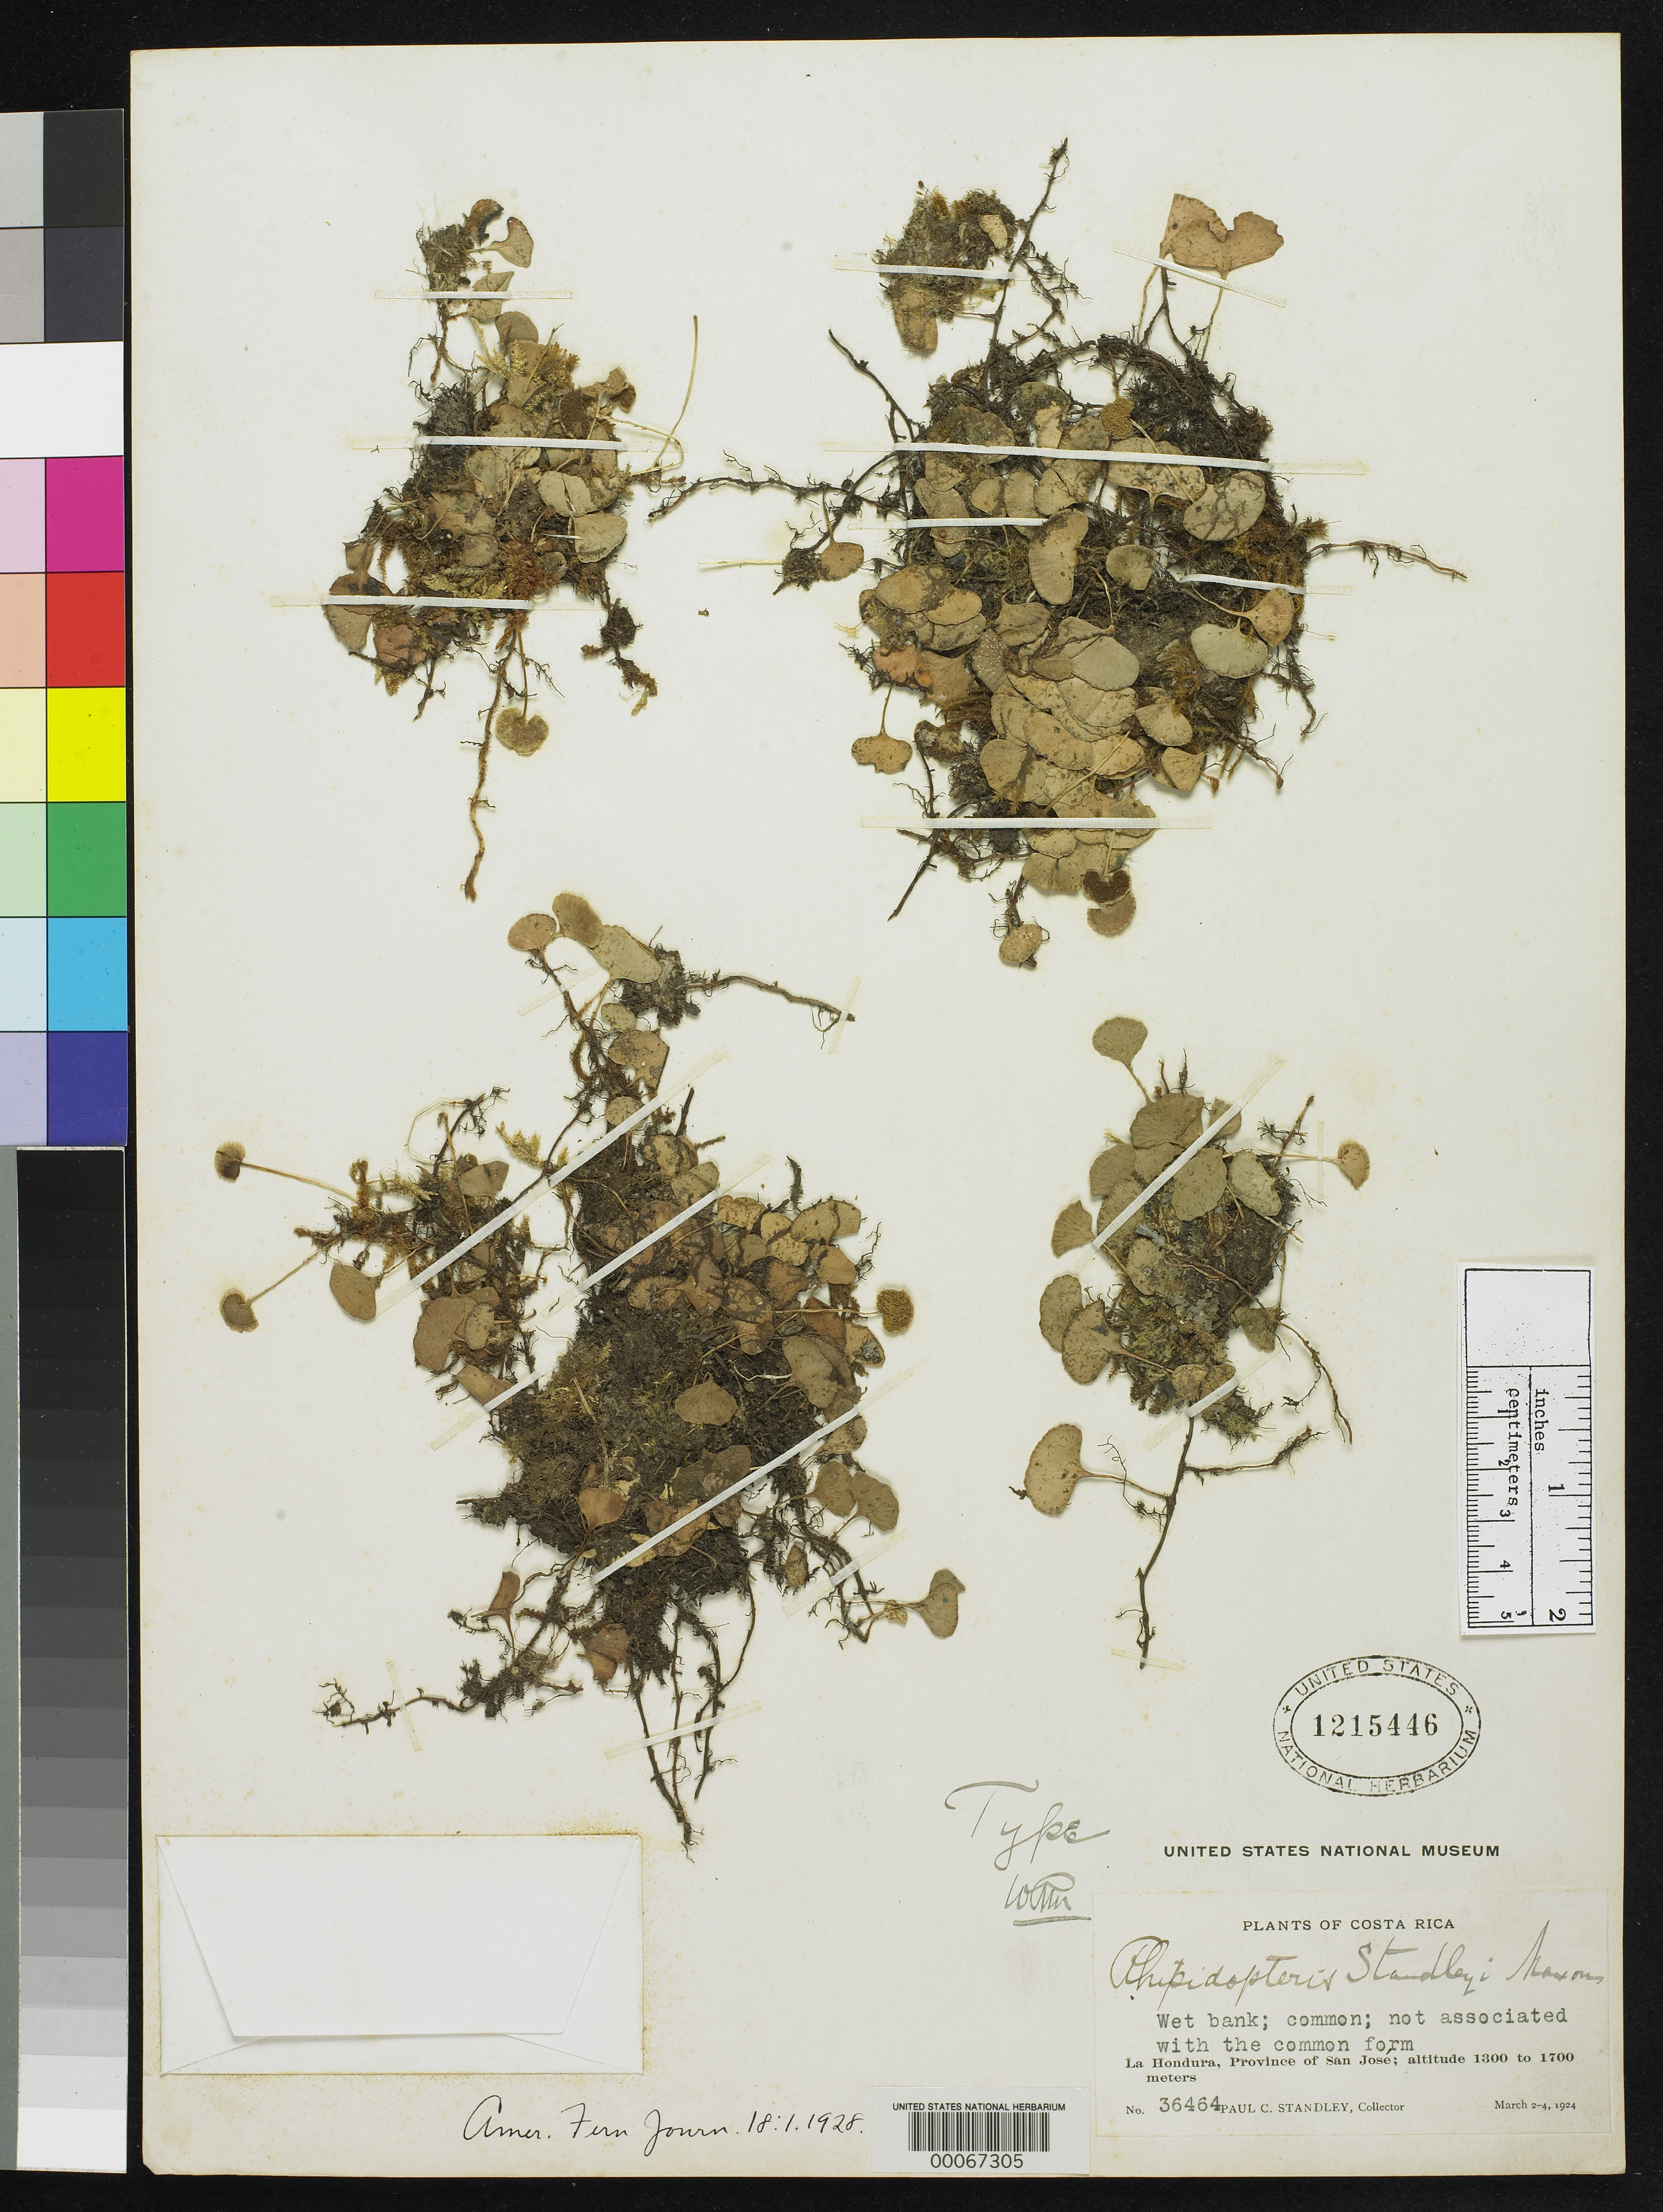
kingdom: Plantae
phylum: Tracheophyta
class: Polypodiopsida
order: Polypodiales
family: Dryopteridaceae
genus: Rhipidopteris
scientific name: Rhipidopteris standleyi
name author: Maxon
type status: Type Collection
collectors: P. C. Standley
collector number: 36464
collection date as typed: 02 Mar 1924 to 04 Mar 1924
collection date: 1924-03-02/1924-03-04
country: Costa Rica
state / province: San José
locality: La Hondura.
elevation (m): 1300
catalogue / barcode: US 1215446